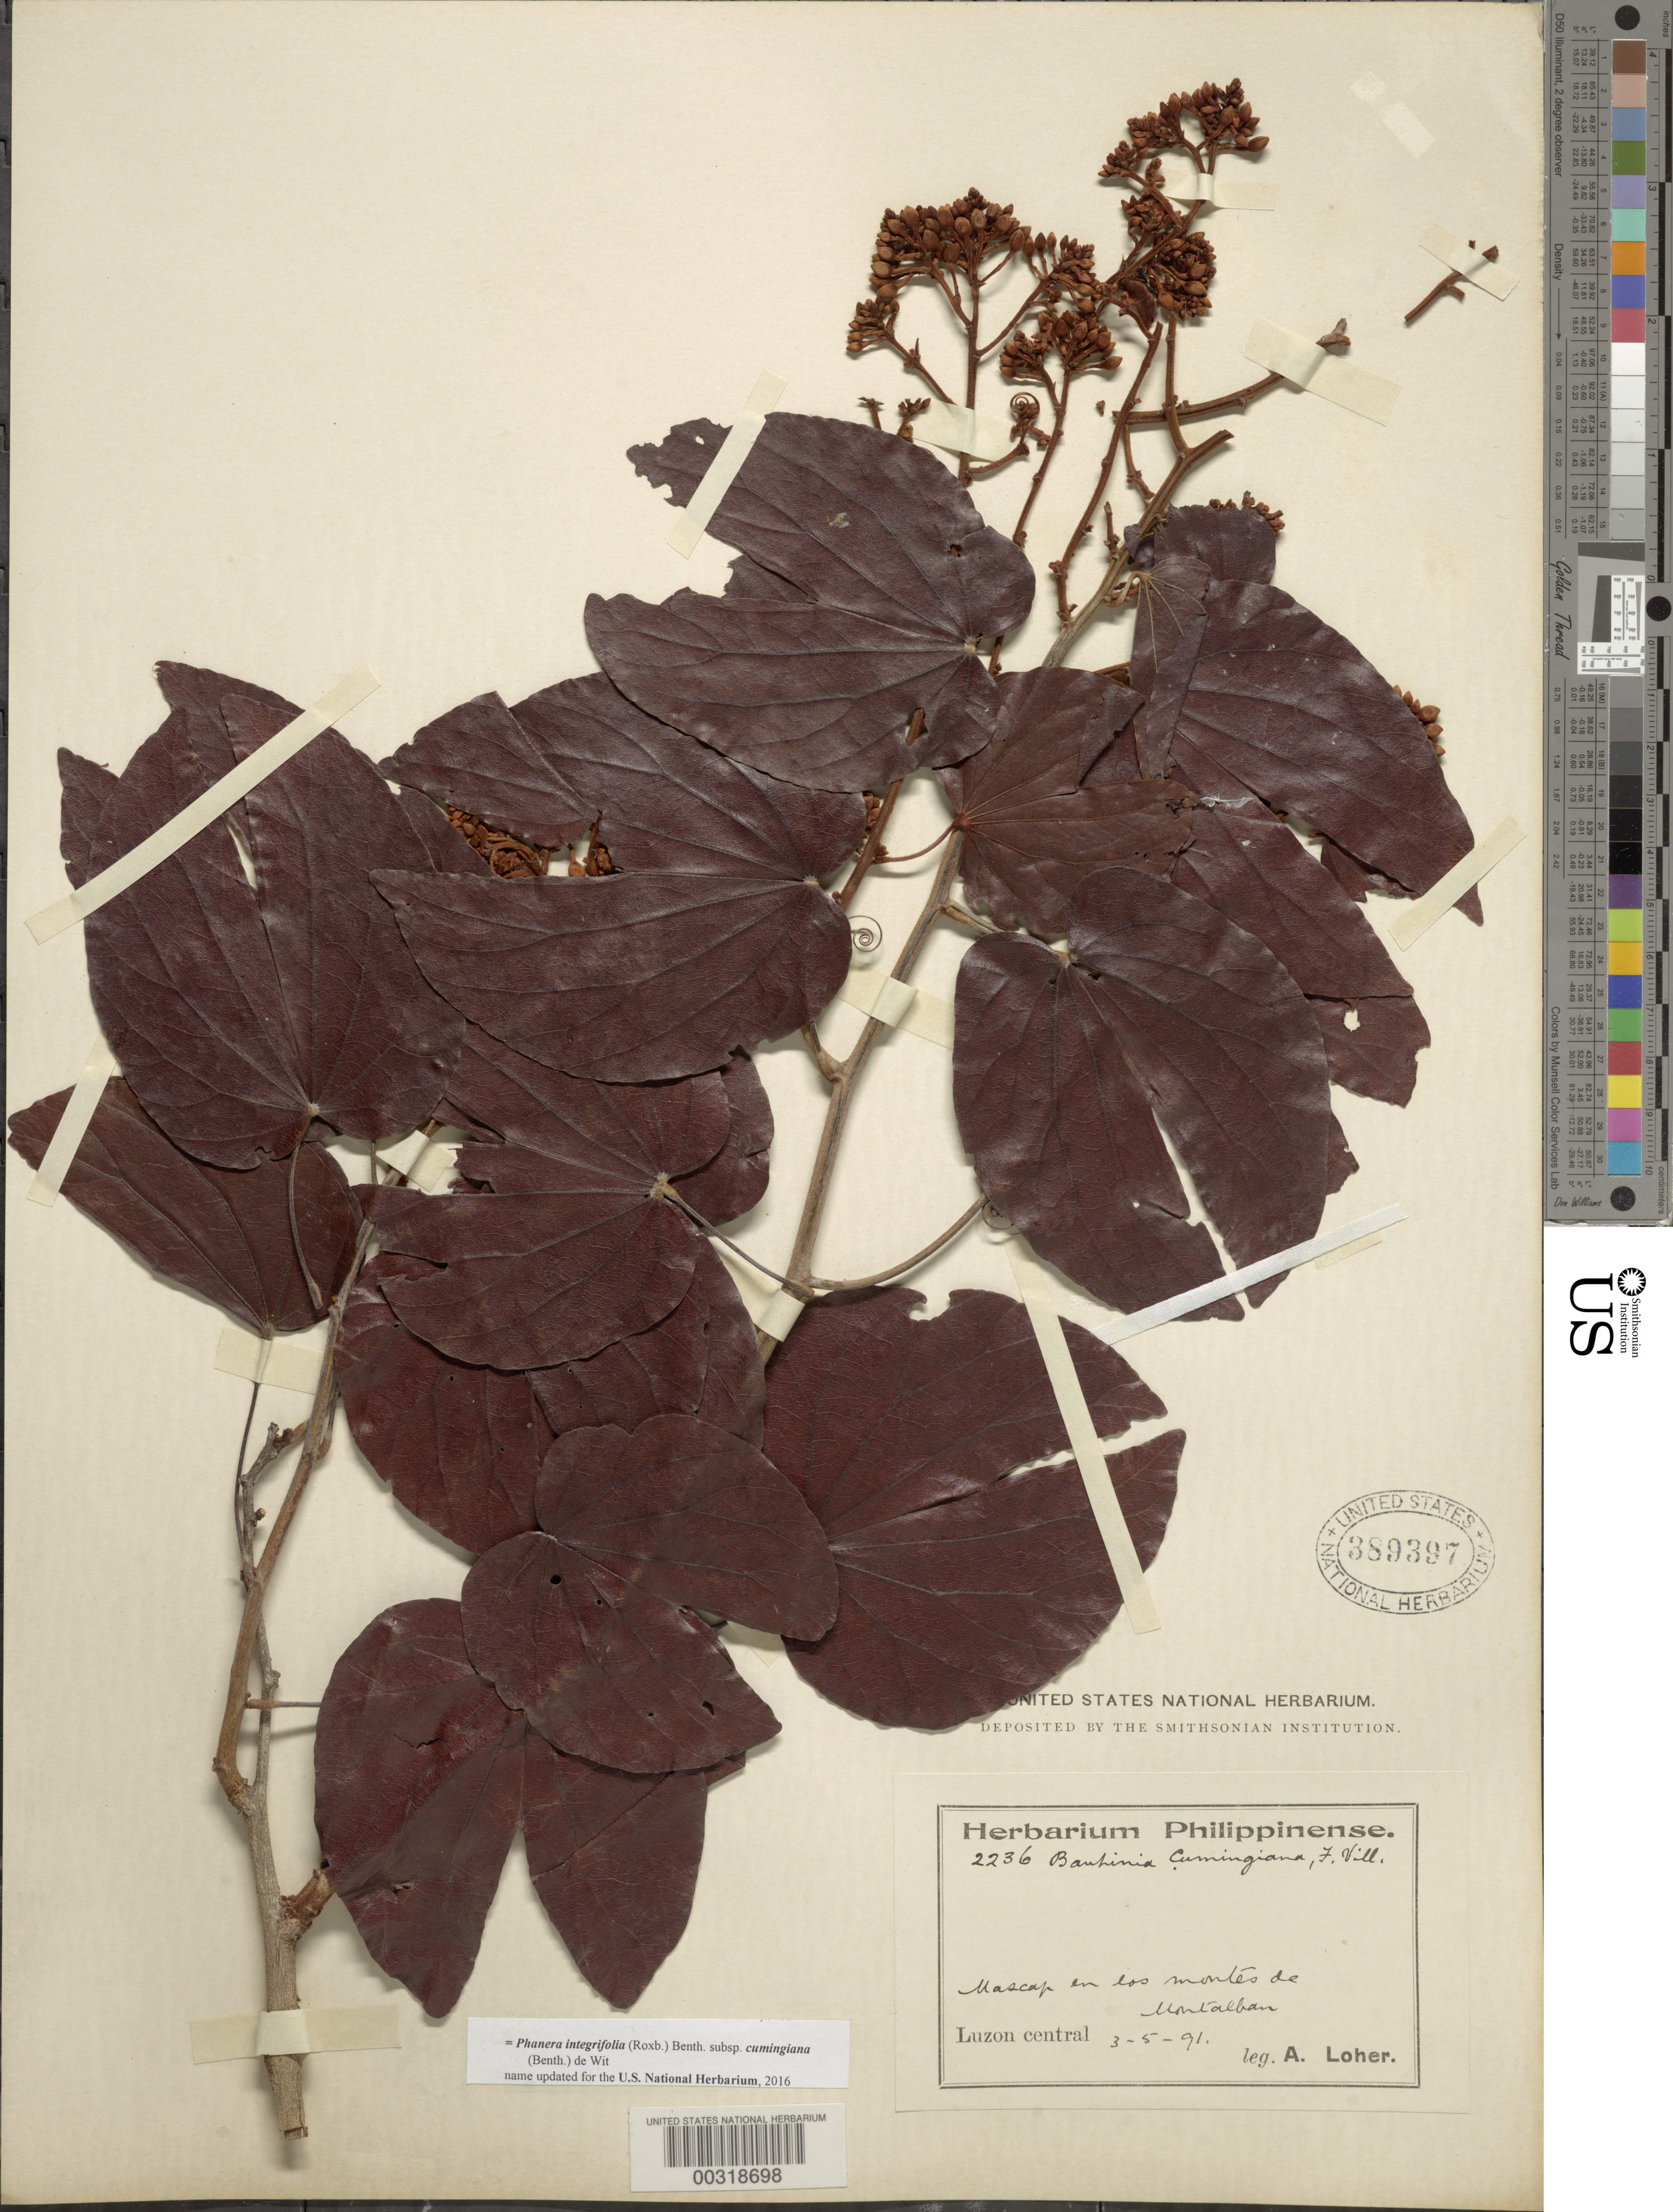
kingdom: Plantae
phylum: Tracheophyta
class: Magnoliopsida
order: Fabales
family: Fabaceae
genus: Phanera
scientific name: Phanera integrifolia subsp. cumingiana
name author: (Benth.) de Wit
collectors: A. Loher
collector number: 2236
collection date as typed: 03 May 1891 or 05 May 1891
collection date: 1891-05-03 or 1891-05-05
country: Philippines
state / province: Calabarzon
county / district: Rizal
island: Luzon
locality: Mascap in the monte of montalban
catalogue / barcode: US 389397